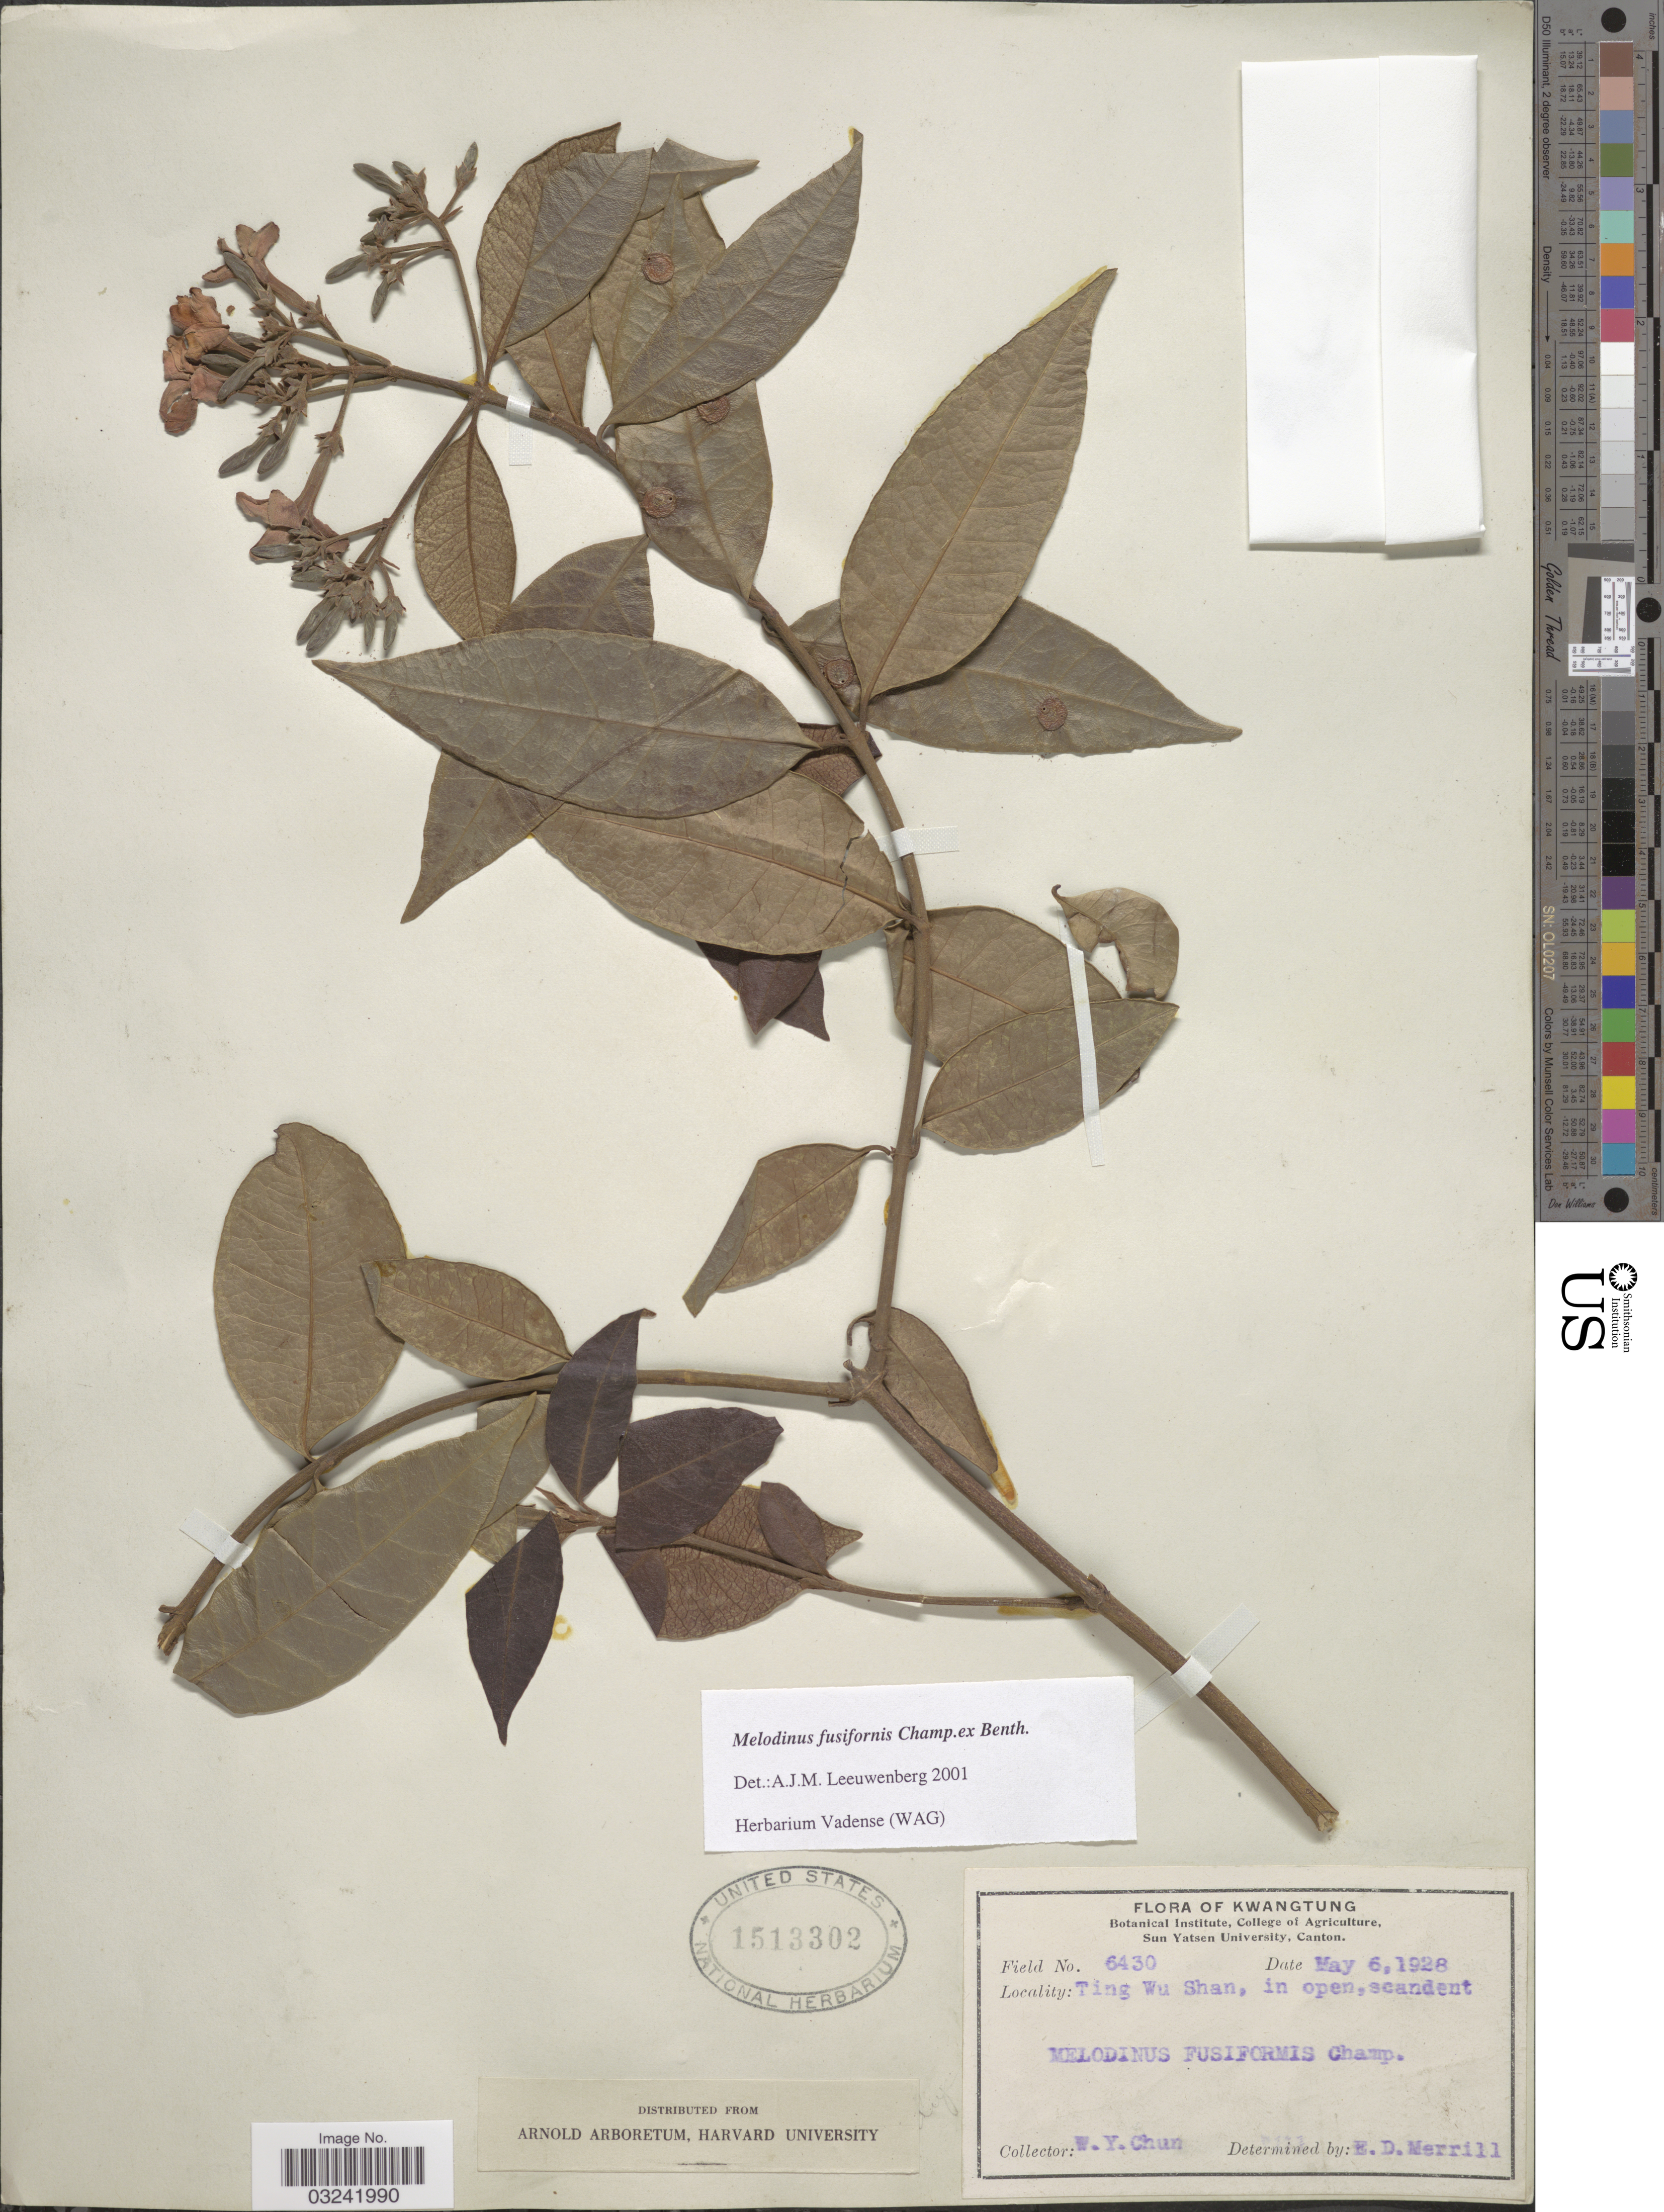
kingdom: Plantae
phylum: Tracheophyta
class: Magnoliopsida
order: Gentianales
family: Apocynaceae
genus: Melodinus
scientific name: Melodinus acutiflorus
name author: F. Muell.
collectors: W. Y. Chun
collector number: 6430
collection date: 1928-05-06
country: China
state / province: Guangdong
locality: Kwangtung, Ting Wu Shan, in open.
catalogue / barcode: US 1513302